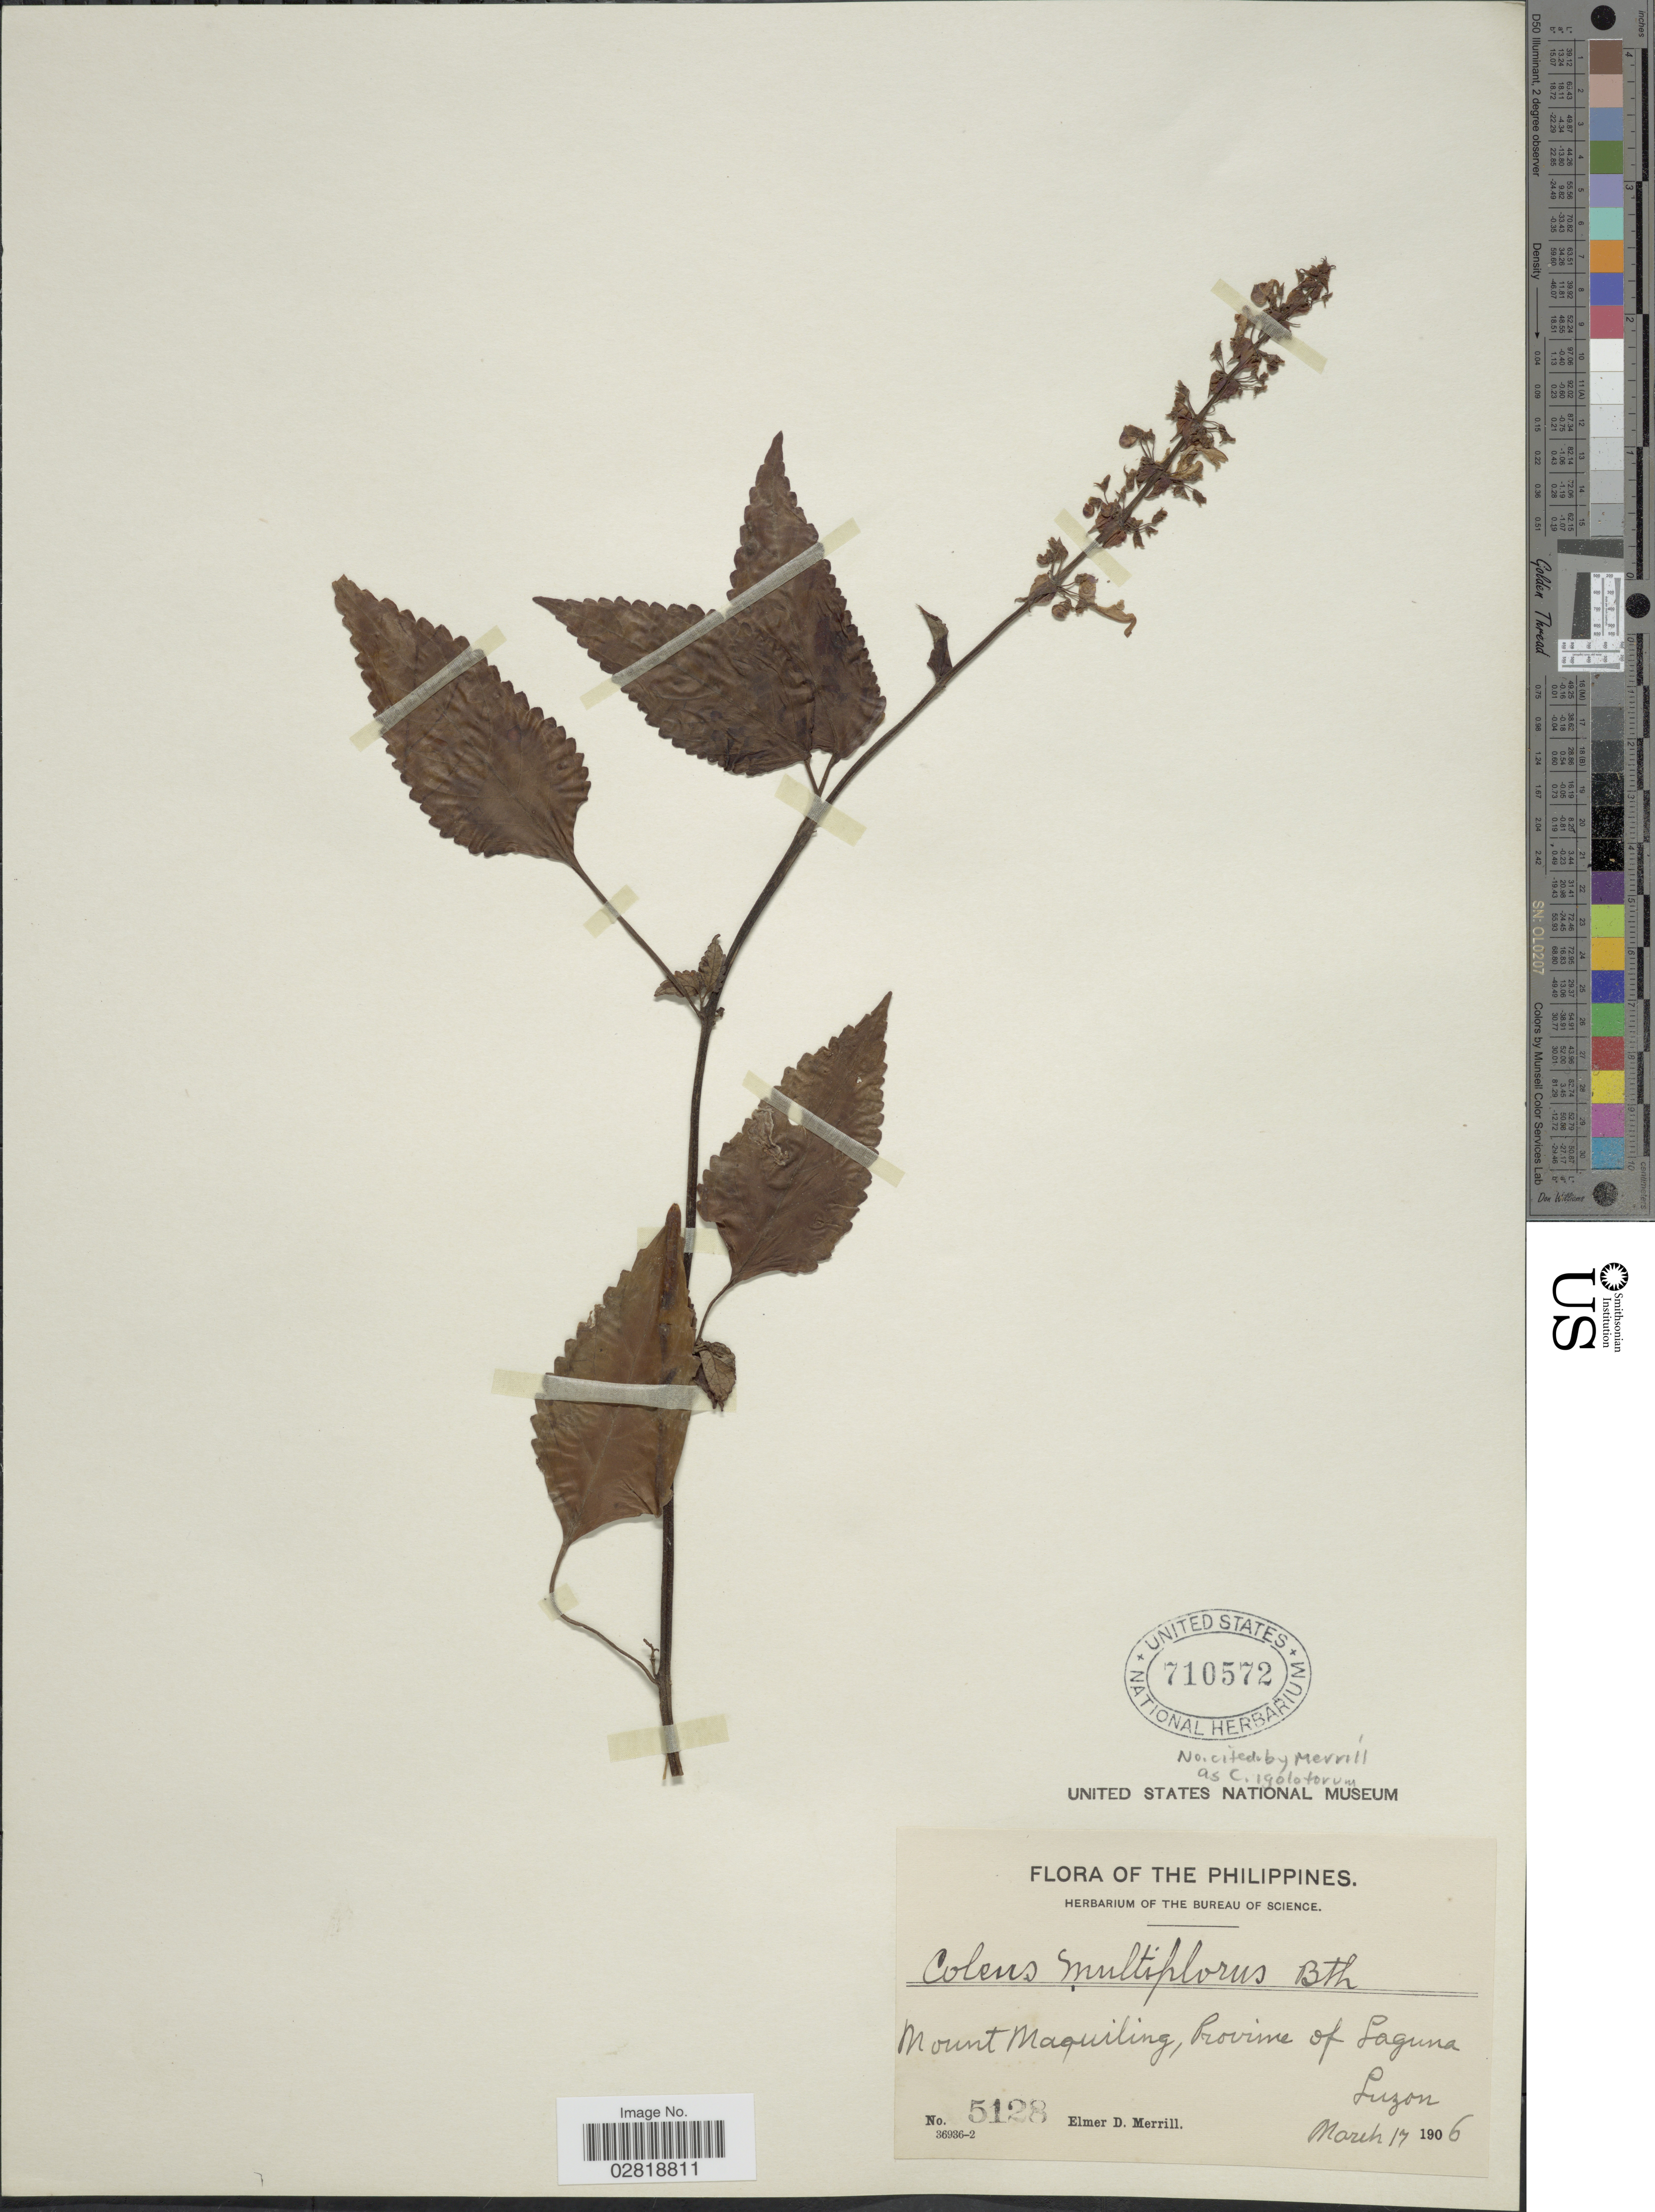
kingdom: Plantae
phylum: Tracheophyta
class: Magnoliopsida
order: Lamiales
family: Lamiaceae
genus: Plectranthus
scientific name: Plectranthus scutellarioides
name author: (L.) R. Br.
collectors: E. D. Merrill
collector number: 5128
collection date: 1906-03-17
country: Philippines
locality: Mount Maquiling, Province of Laguna. Luzon.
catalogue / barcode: US 710572